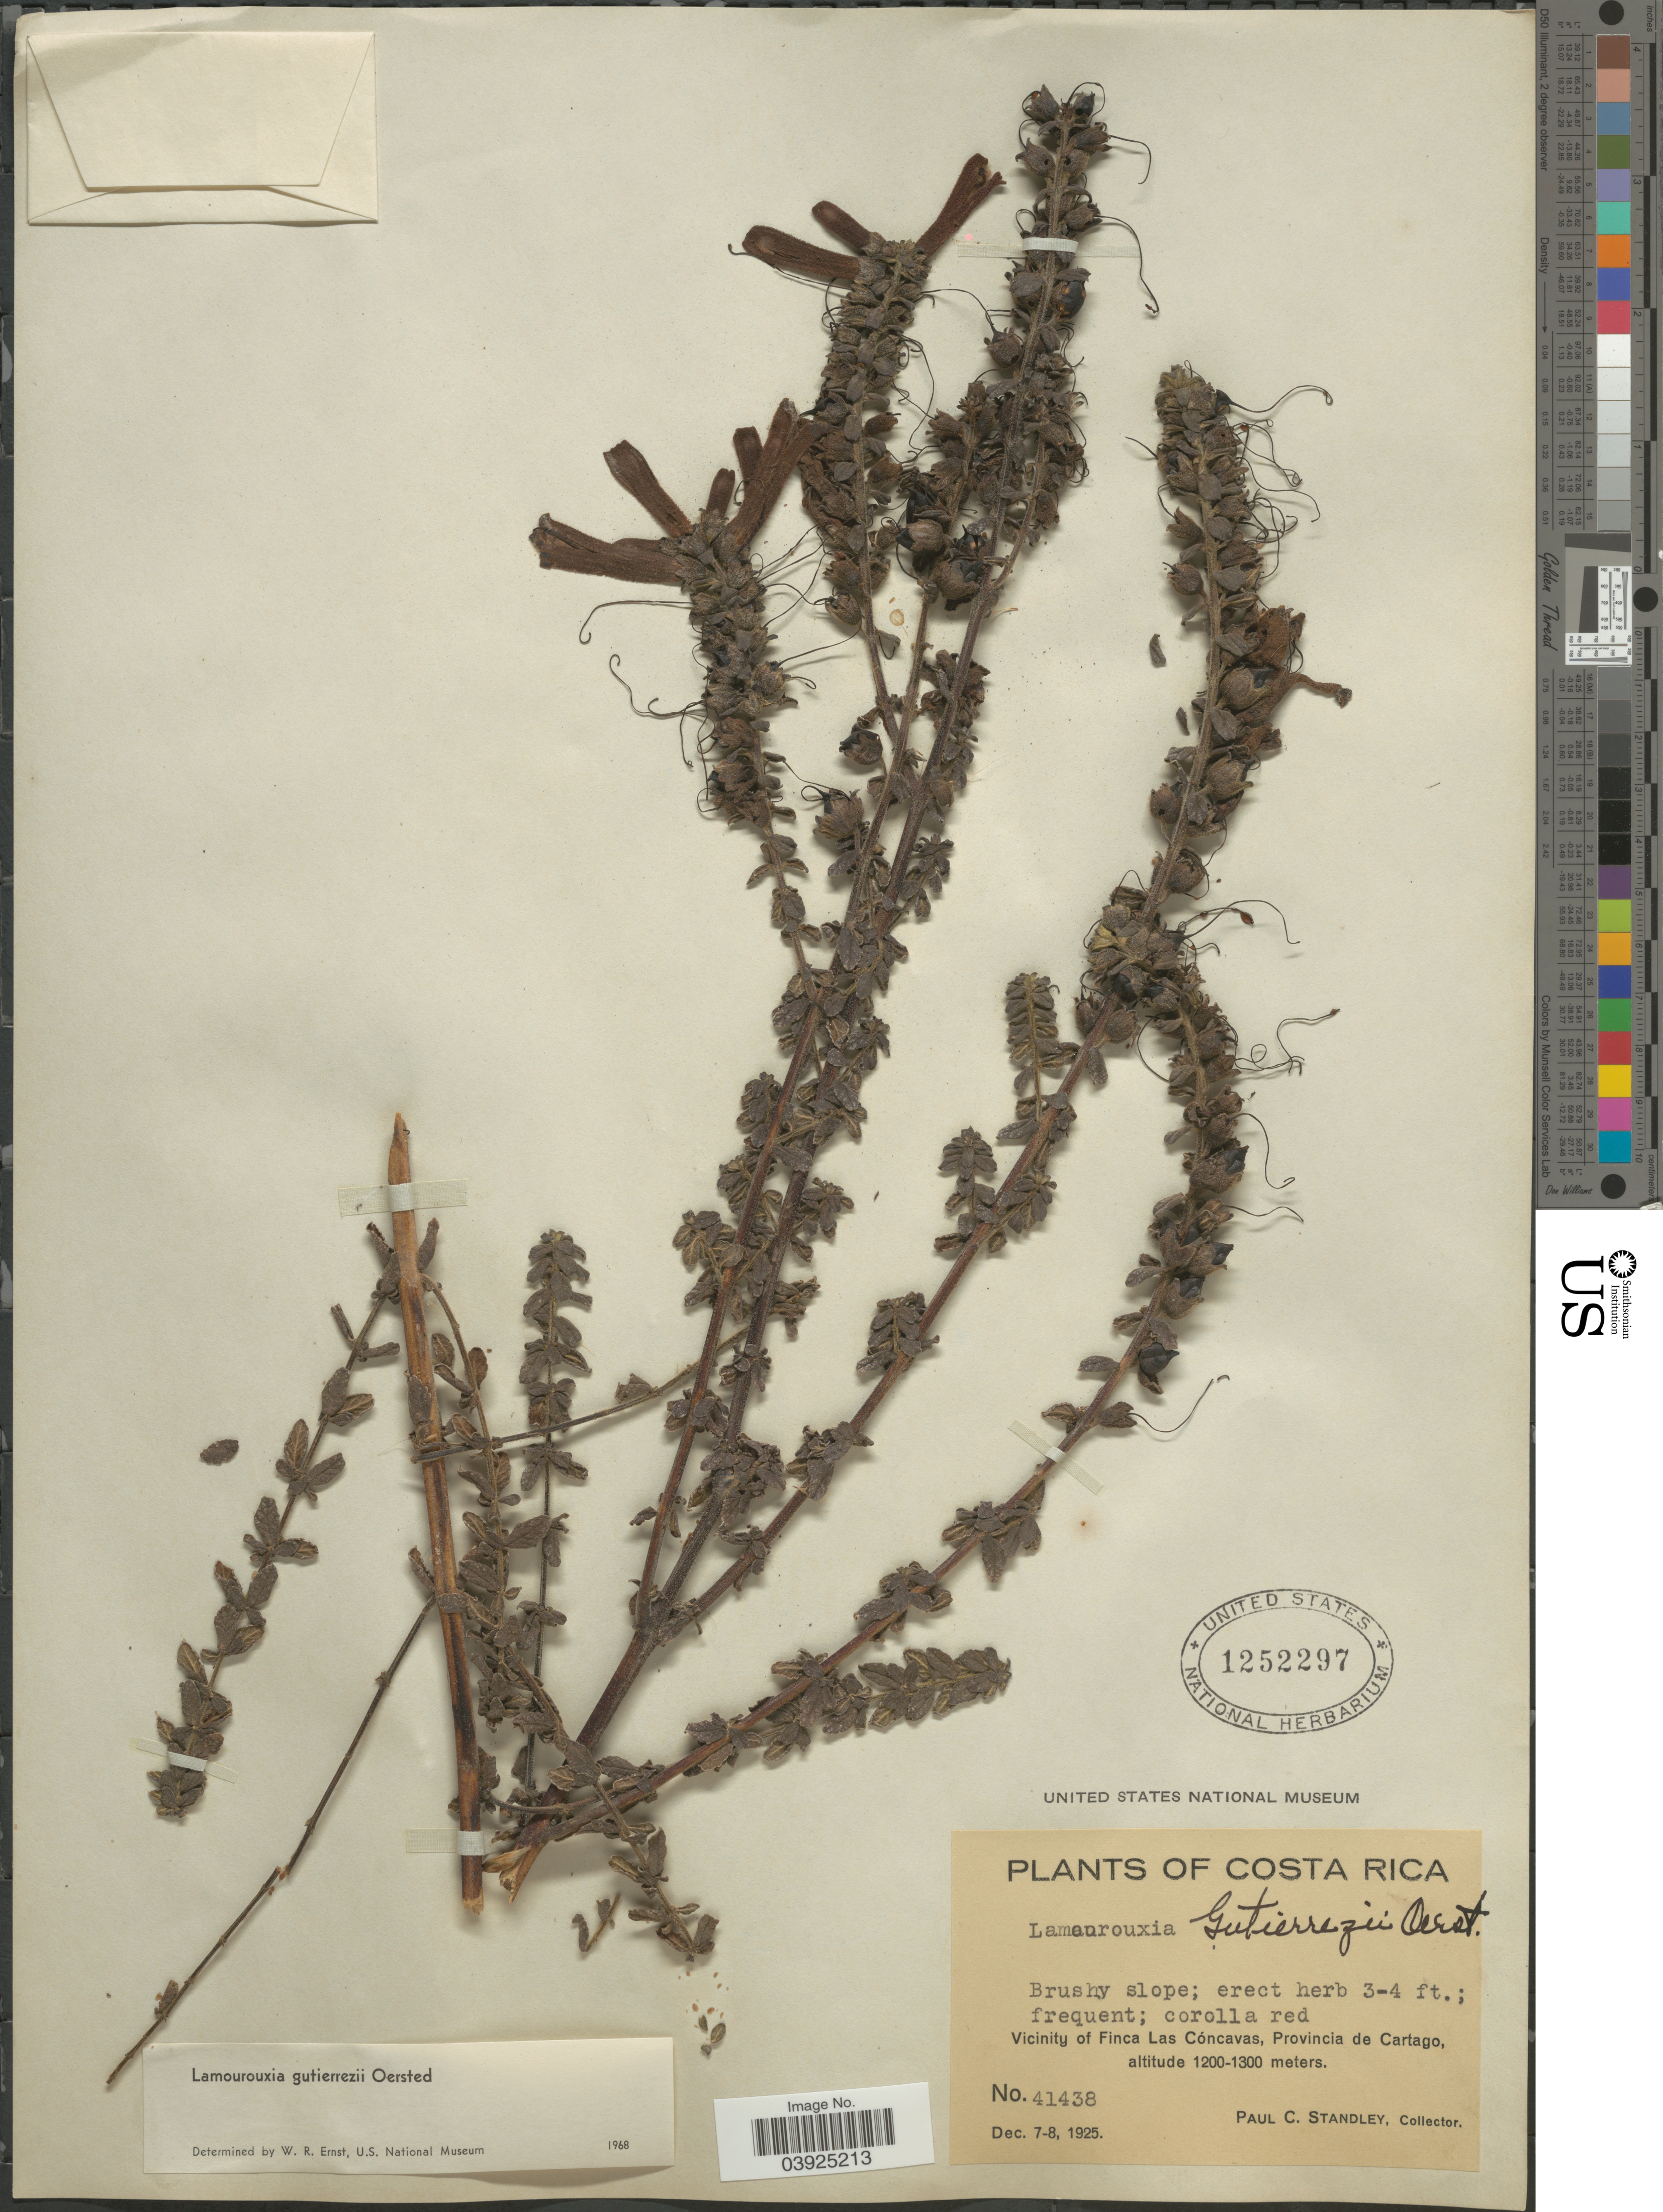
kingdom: Plantae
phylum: Tracheophyta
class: Magnoliopsida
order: Lamiales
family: Orobanchaceae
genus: Lamourouxia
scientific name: Lamourouxia gutierrezii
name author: Oerst.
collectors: P. C. Standley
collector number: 41438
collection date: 1925-12-07/1925-12-08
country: Costa Rica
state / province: Cartago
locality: Vicinity of Finca Las Cónvacas.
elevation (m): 1200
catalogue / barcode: US 1252297